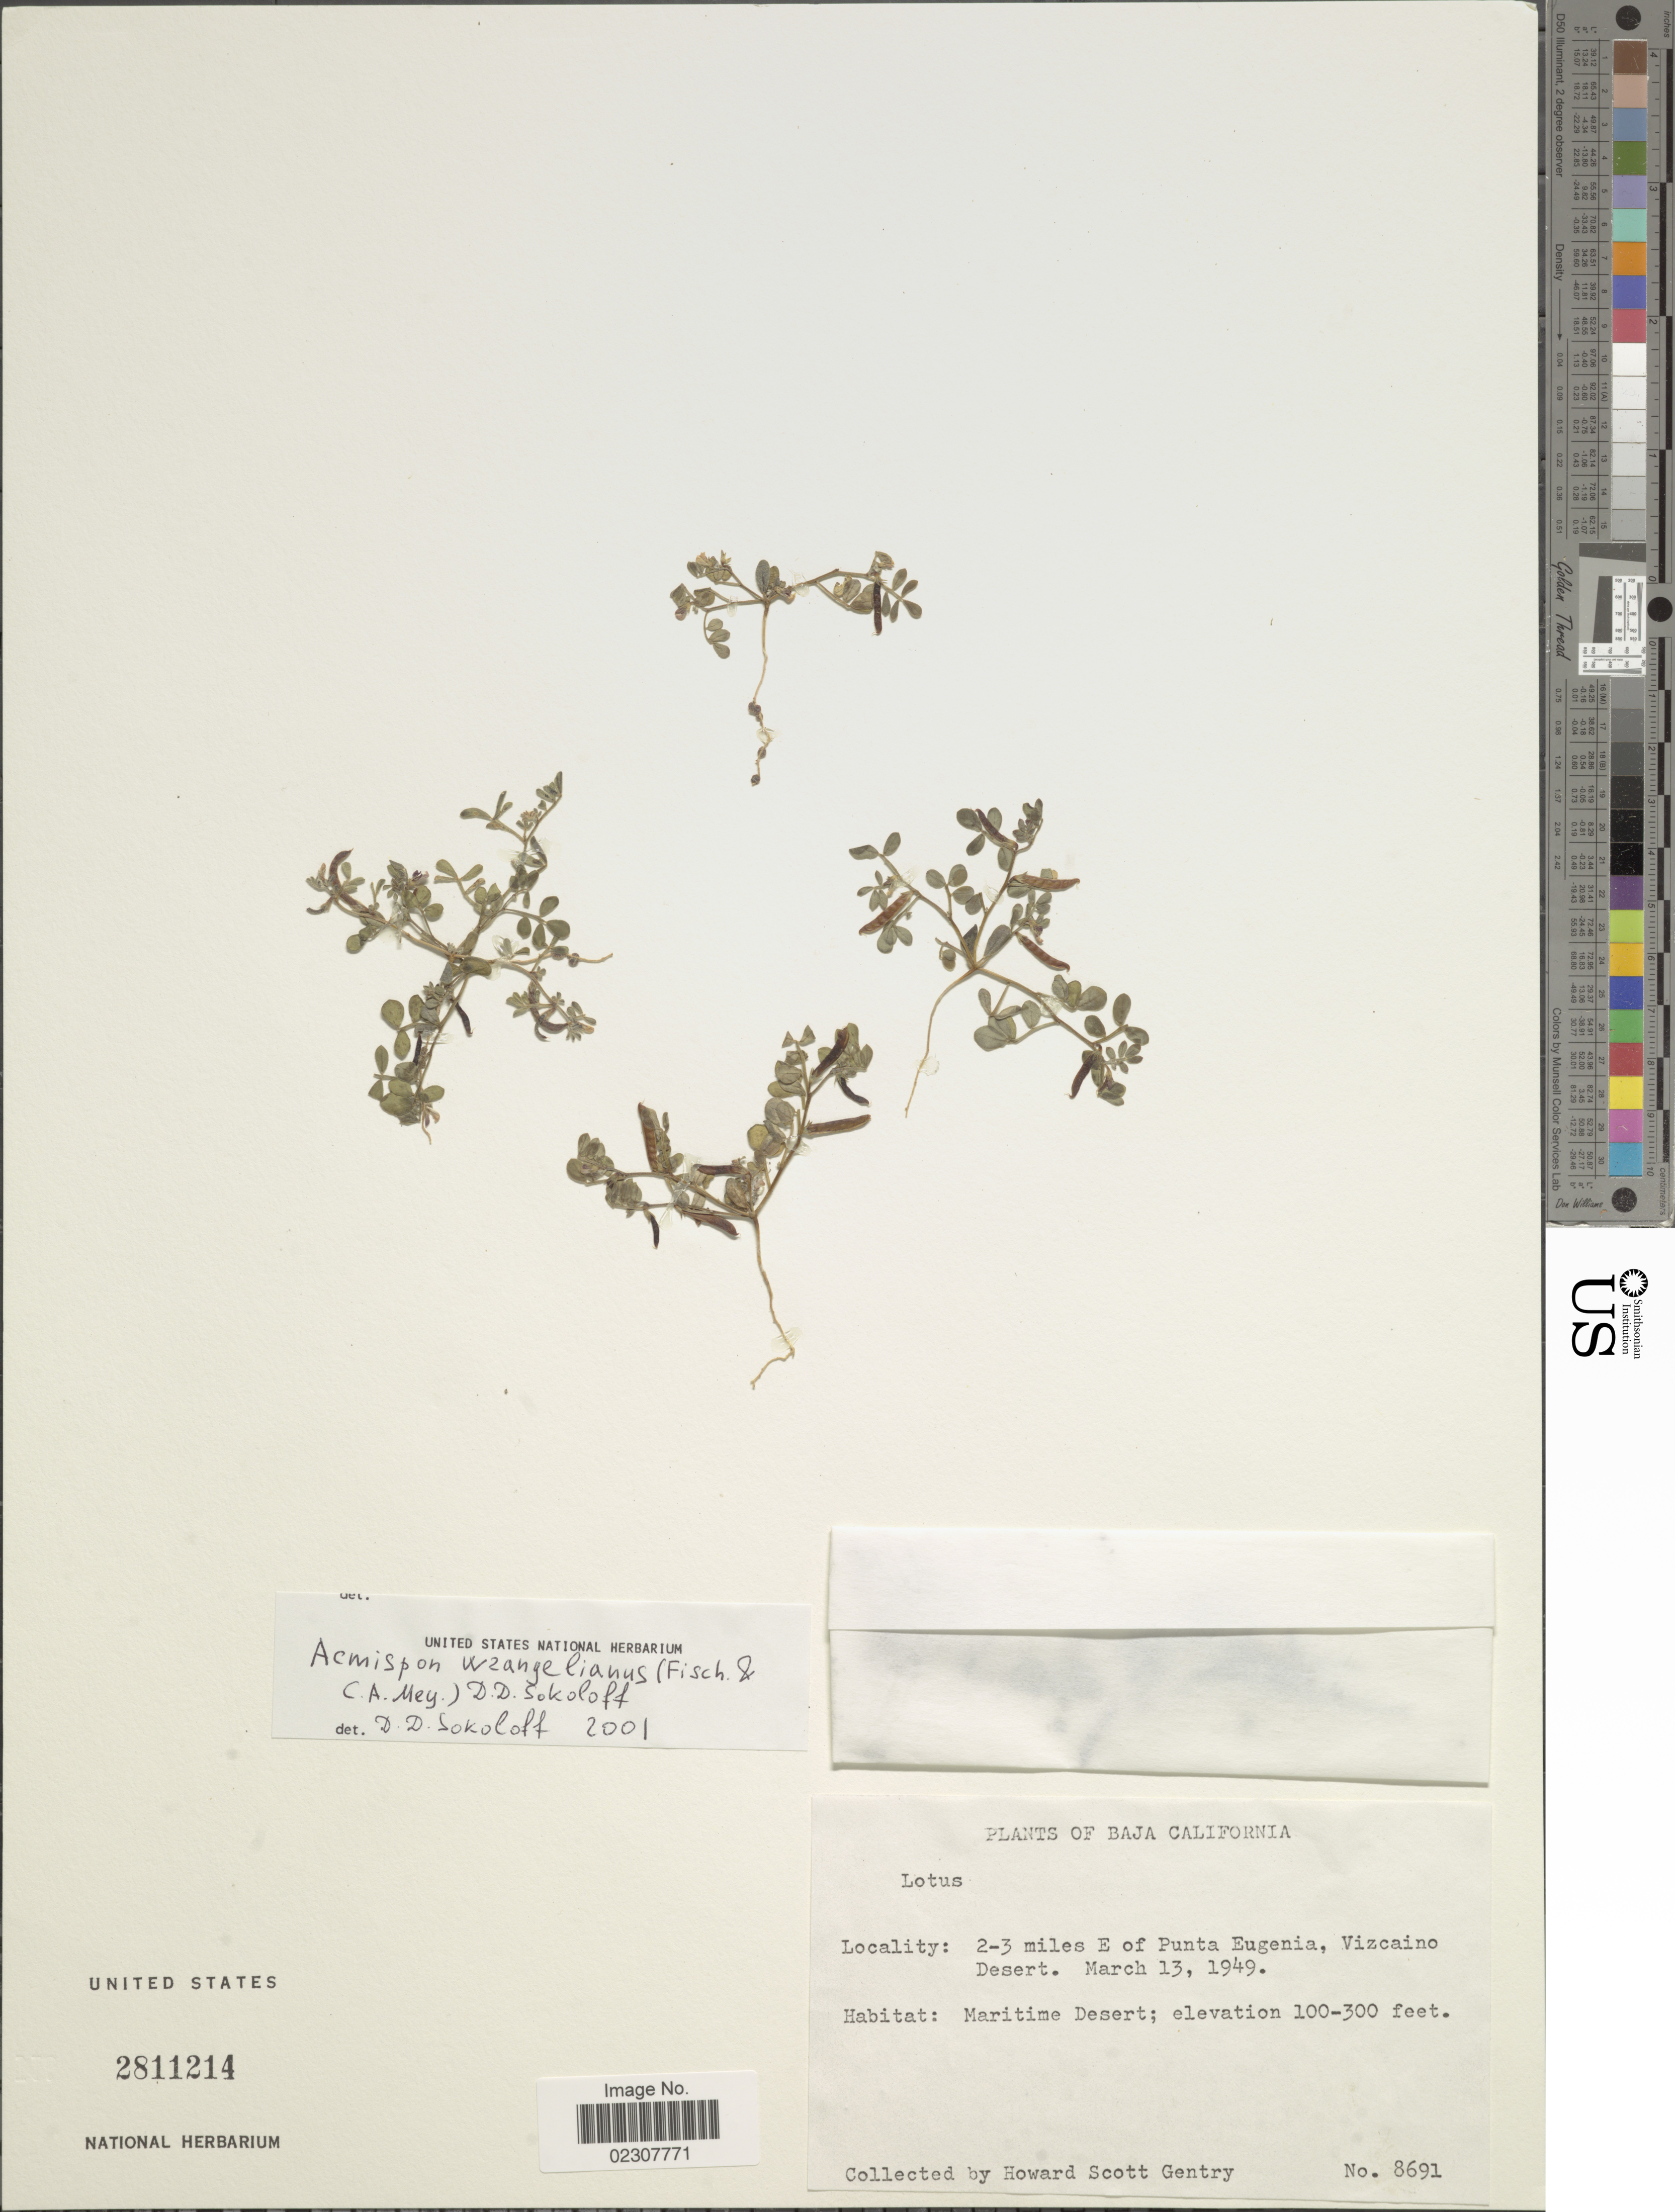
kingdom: Plantae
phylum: Tracheophyta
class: Magnoliopsida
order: Fabales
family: Fabaceae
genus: Acmispon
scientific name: Acmispon wrangelianus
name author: (Fisch. & C.A. Mey.) D.D. Sokoloff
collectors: H. S. Gentry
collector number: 8691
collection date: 1949-03-13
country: Mexico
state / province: Baja California Sur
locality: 2-3 miles E of Punta Eugenia, Vizcaino Desert, Maritime Desert.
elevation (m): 30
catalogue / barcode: US 2811214